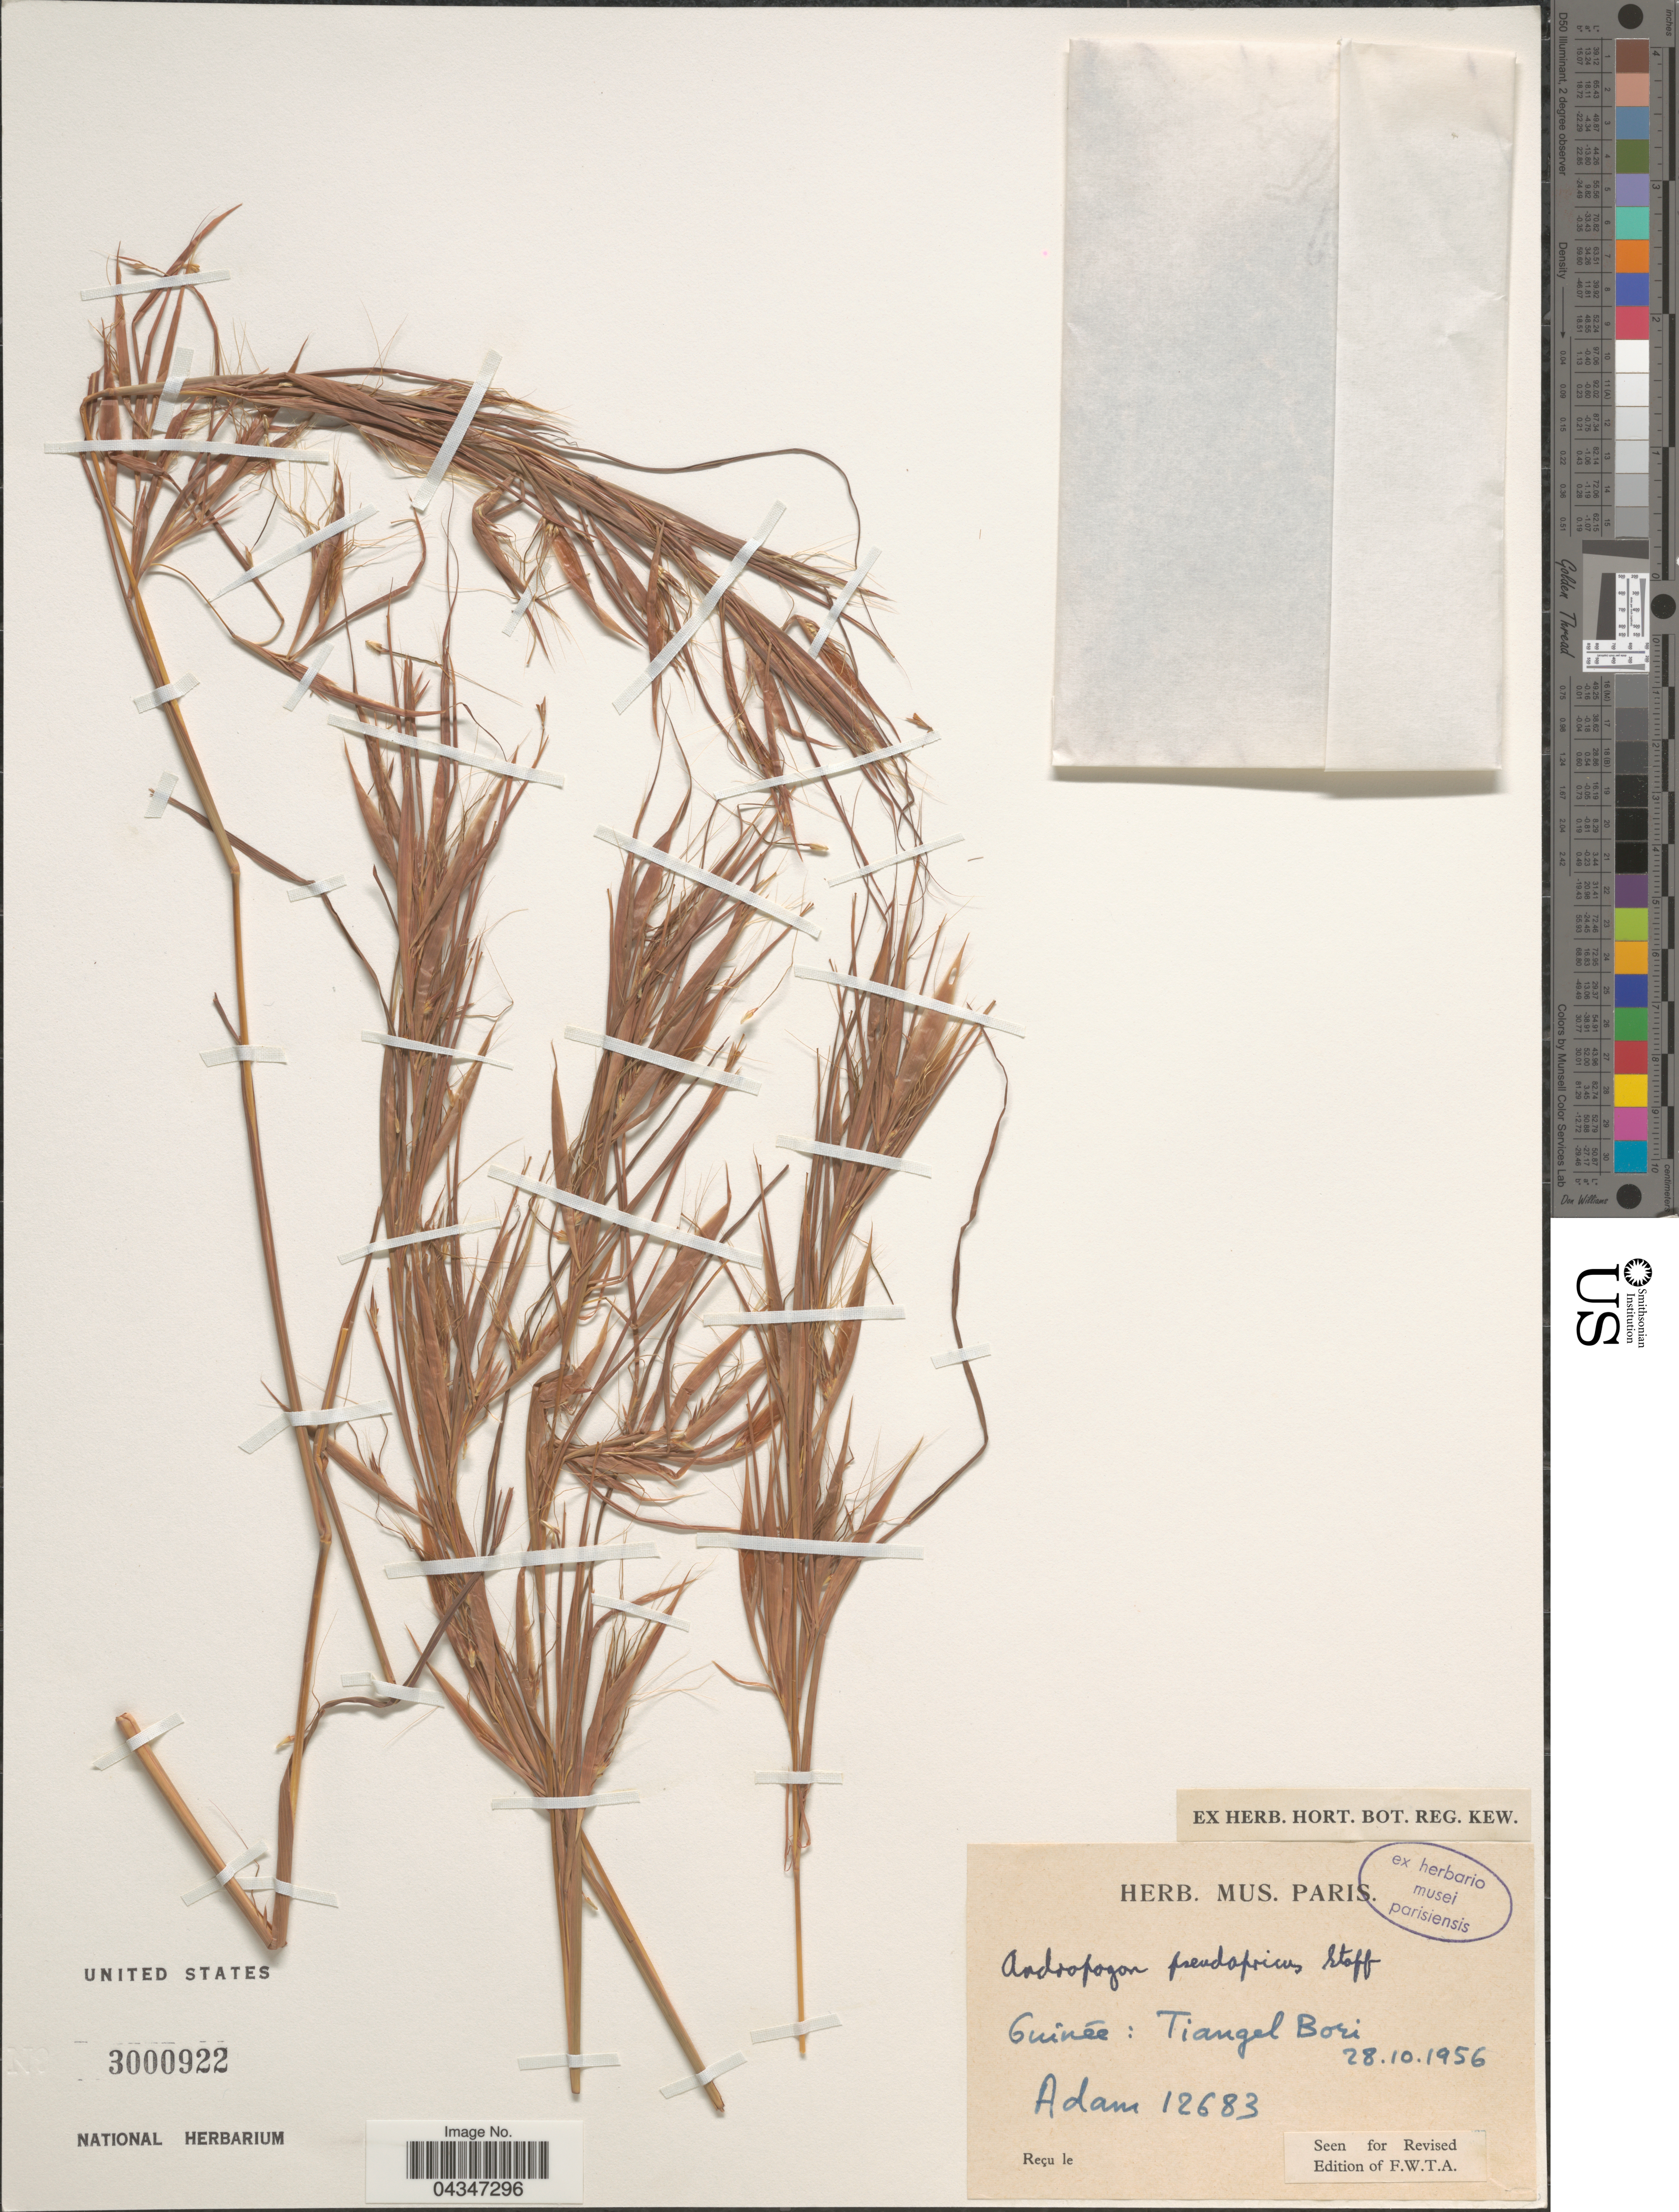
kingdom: Plantae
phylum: Tracheophyta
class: Liliopsida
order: Poales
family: Poaceae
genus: Andropogon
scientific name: Andropogon pseudapricus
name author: Stapf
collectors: -- Adam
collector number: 12683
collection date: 1956-10-28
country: Guinea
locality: Guinée: Tiangel Bori.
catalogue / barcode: US 3000922